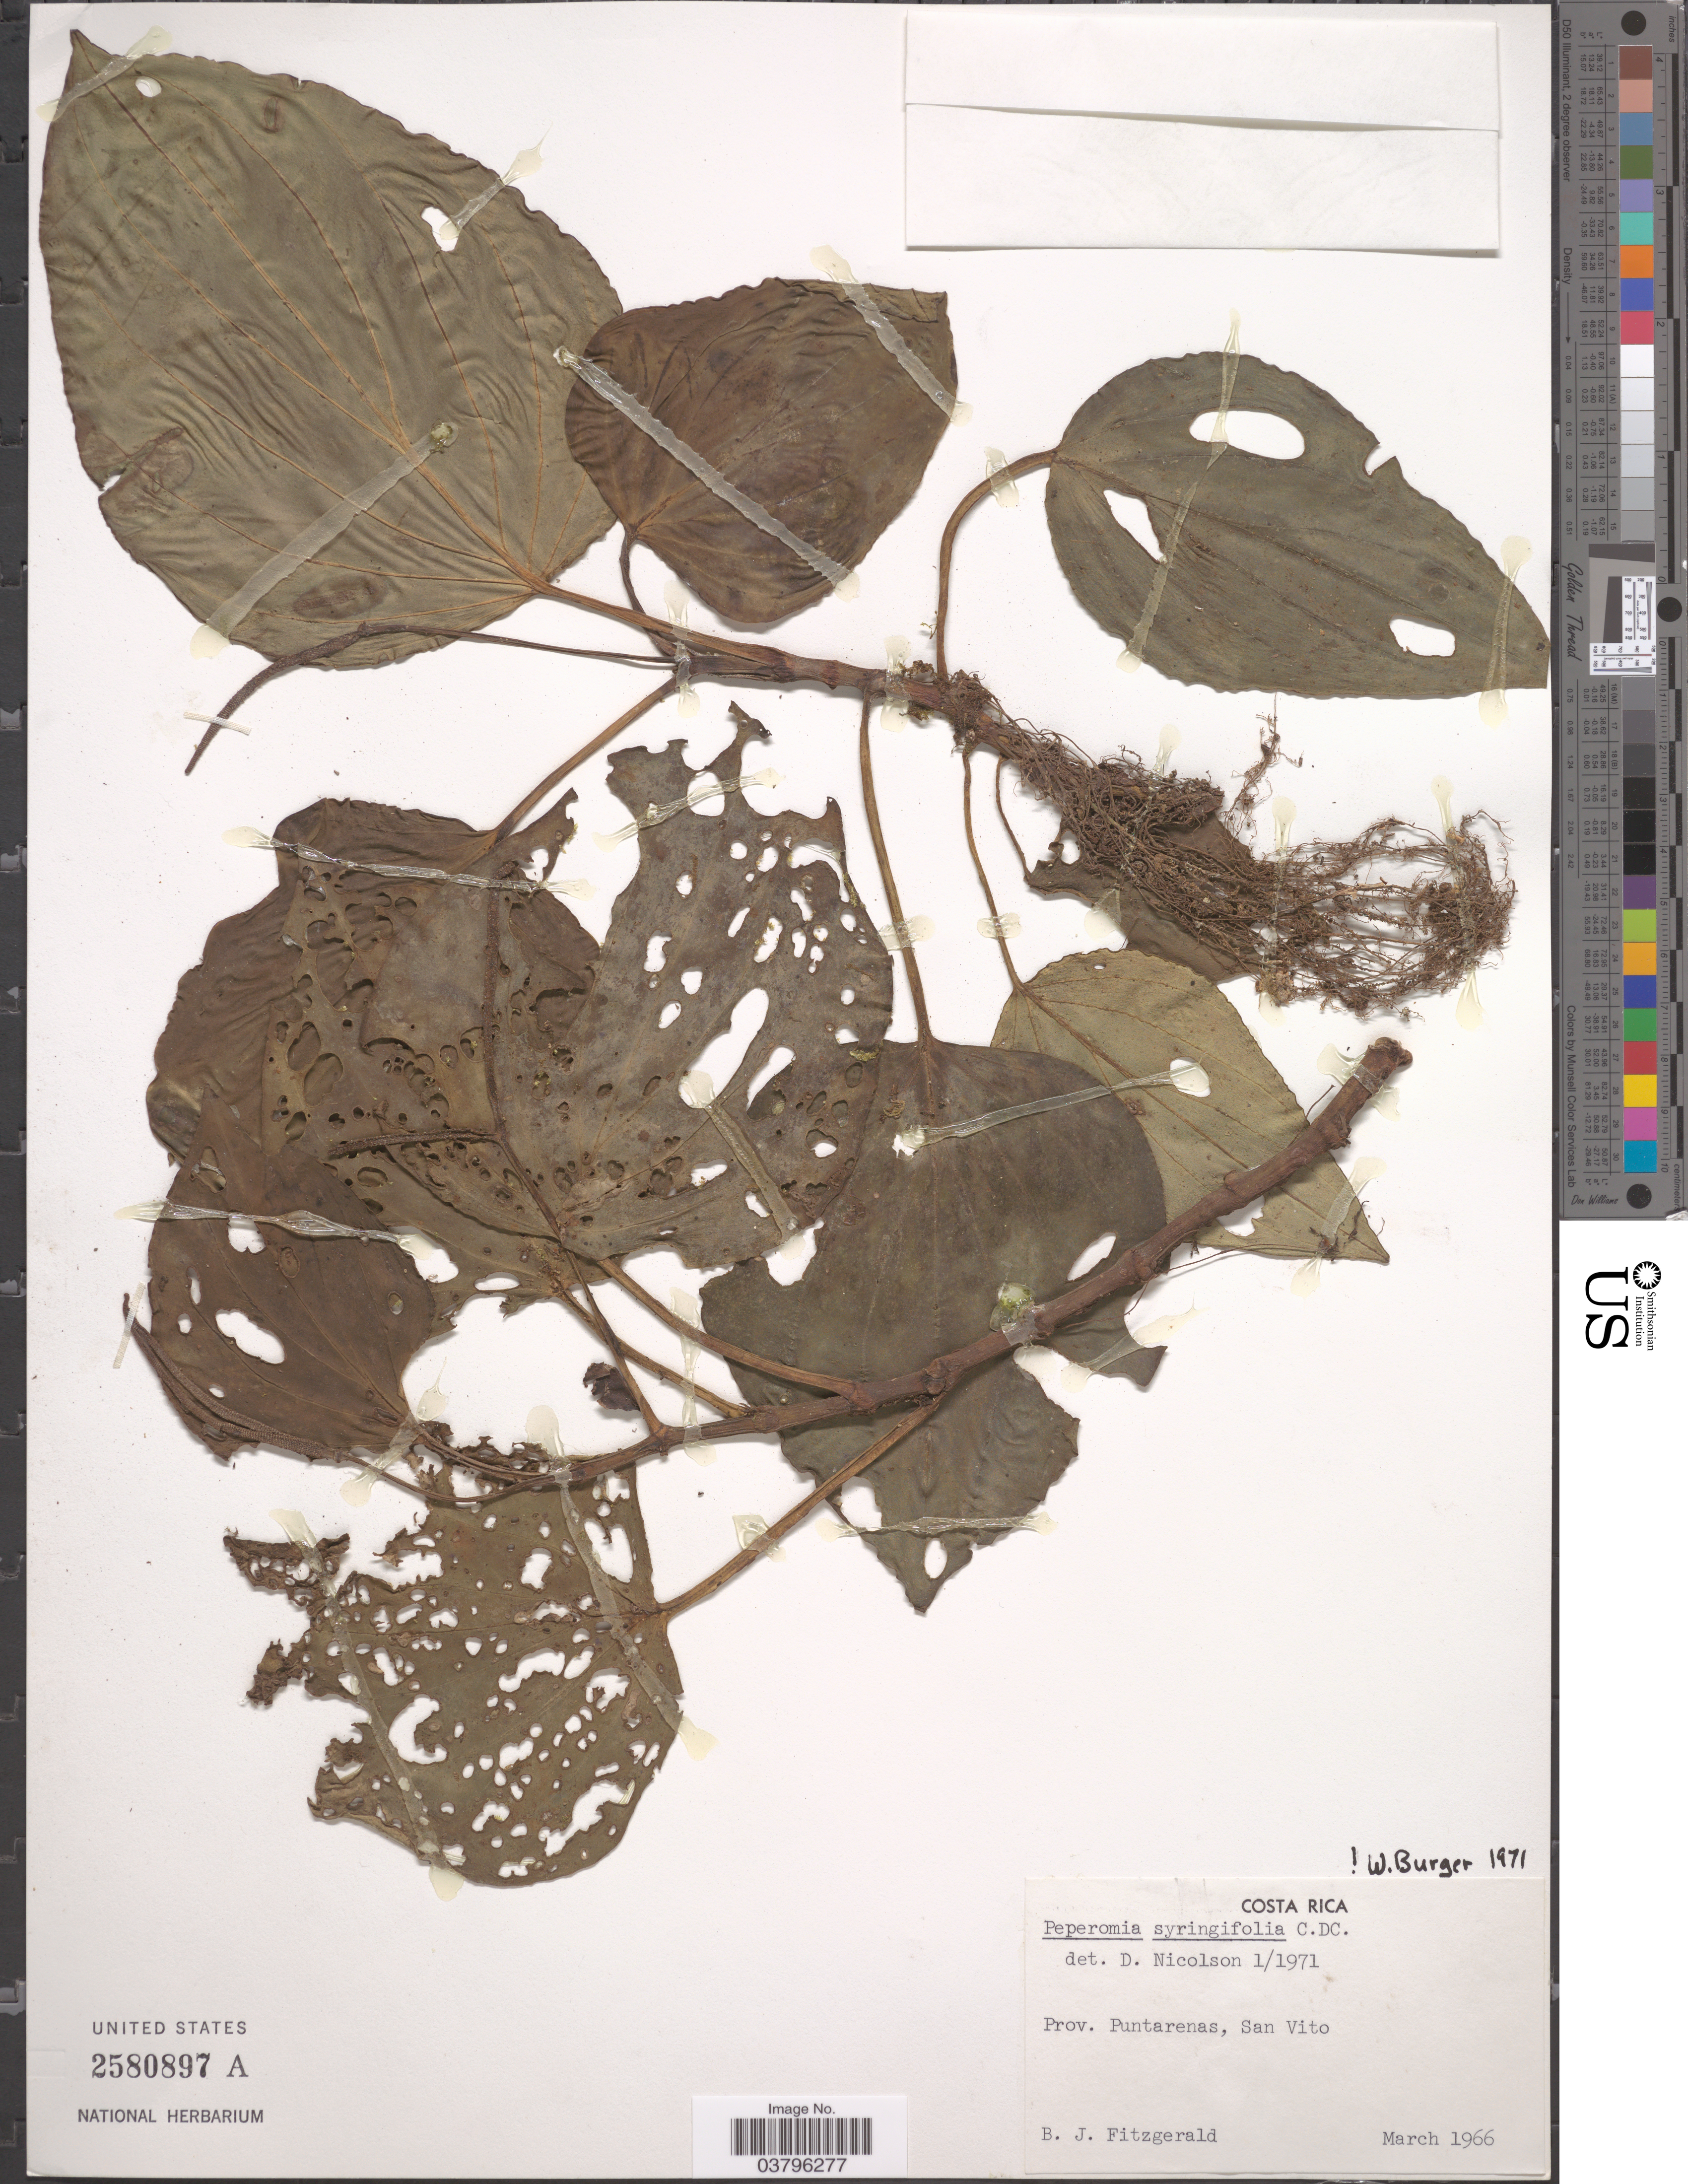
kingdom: Plantae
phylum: Tracheophyta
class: Magnoliopsida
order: Piperales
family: Piperaceae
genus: Peperomia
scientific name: Peperomia syringifolia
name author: C. DC.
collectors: B. Fitzgerald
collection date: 1966-03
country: Costa Rica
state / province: Puntarenas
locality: San Vito.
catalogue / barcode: US 2580897A